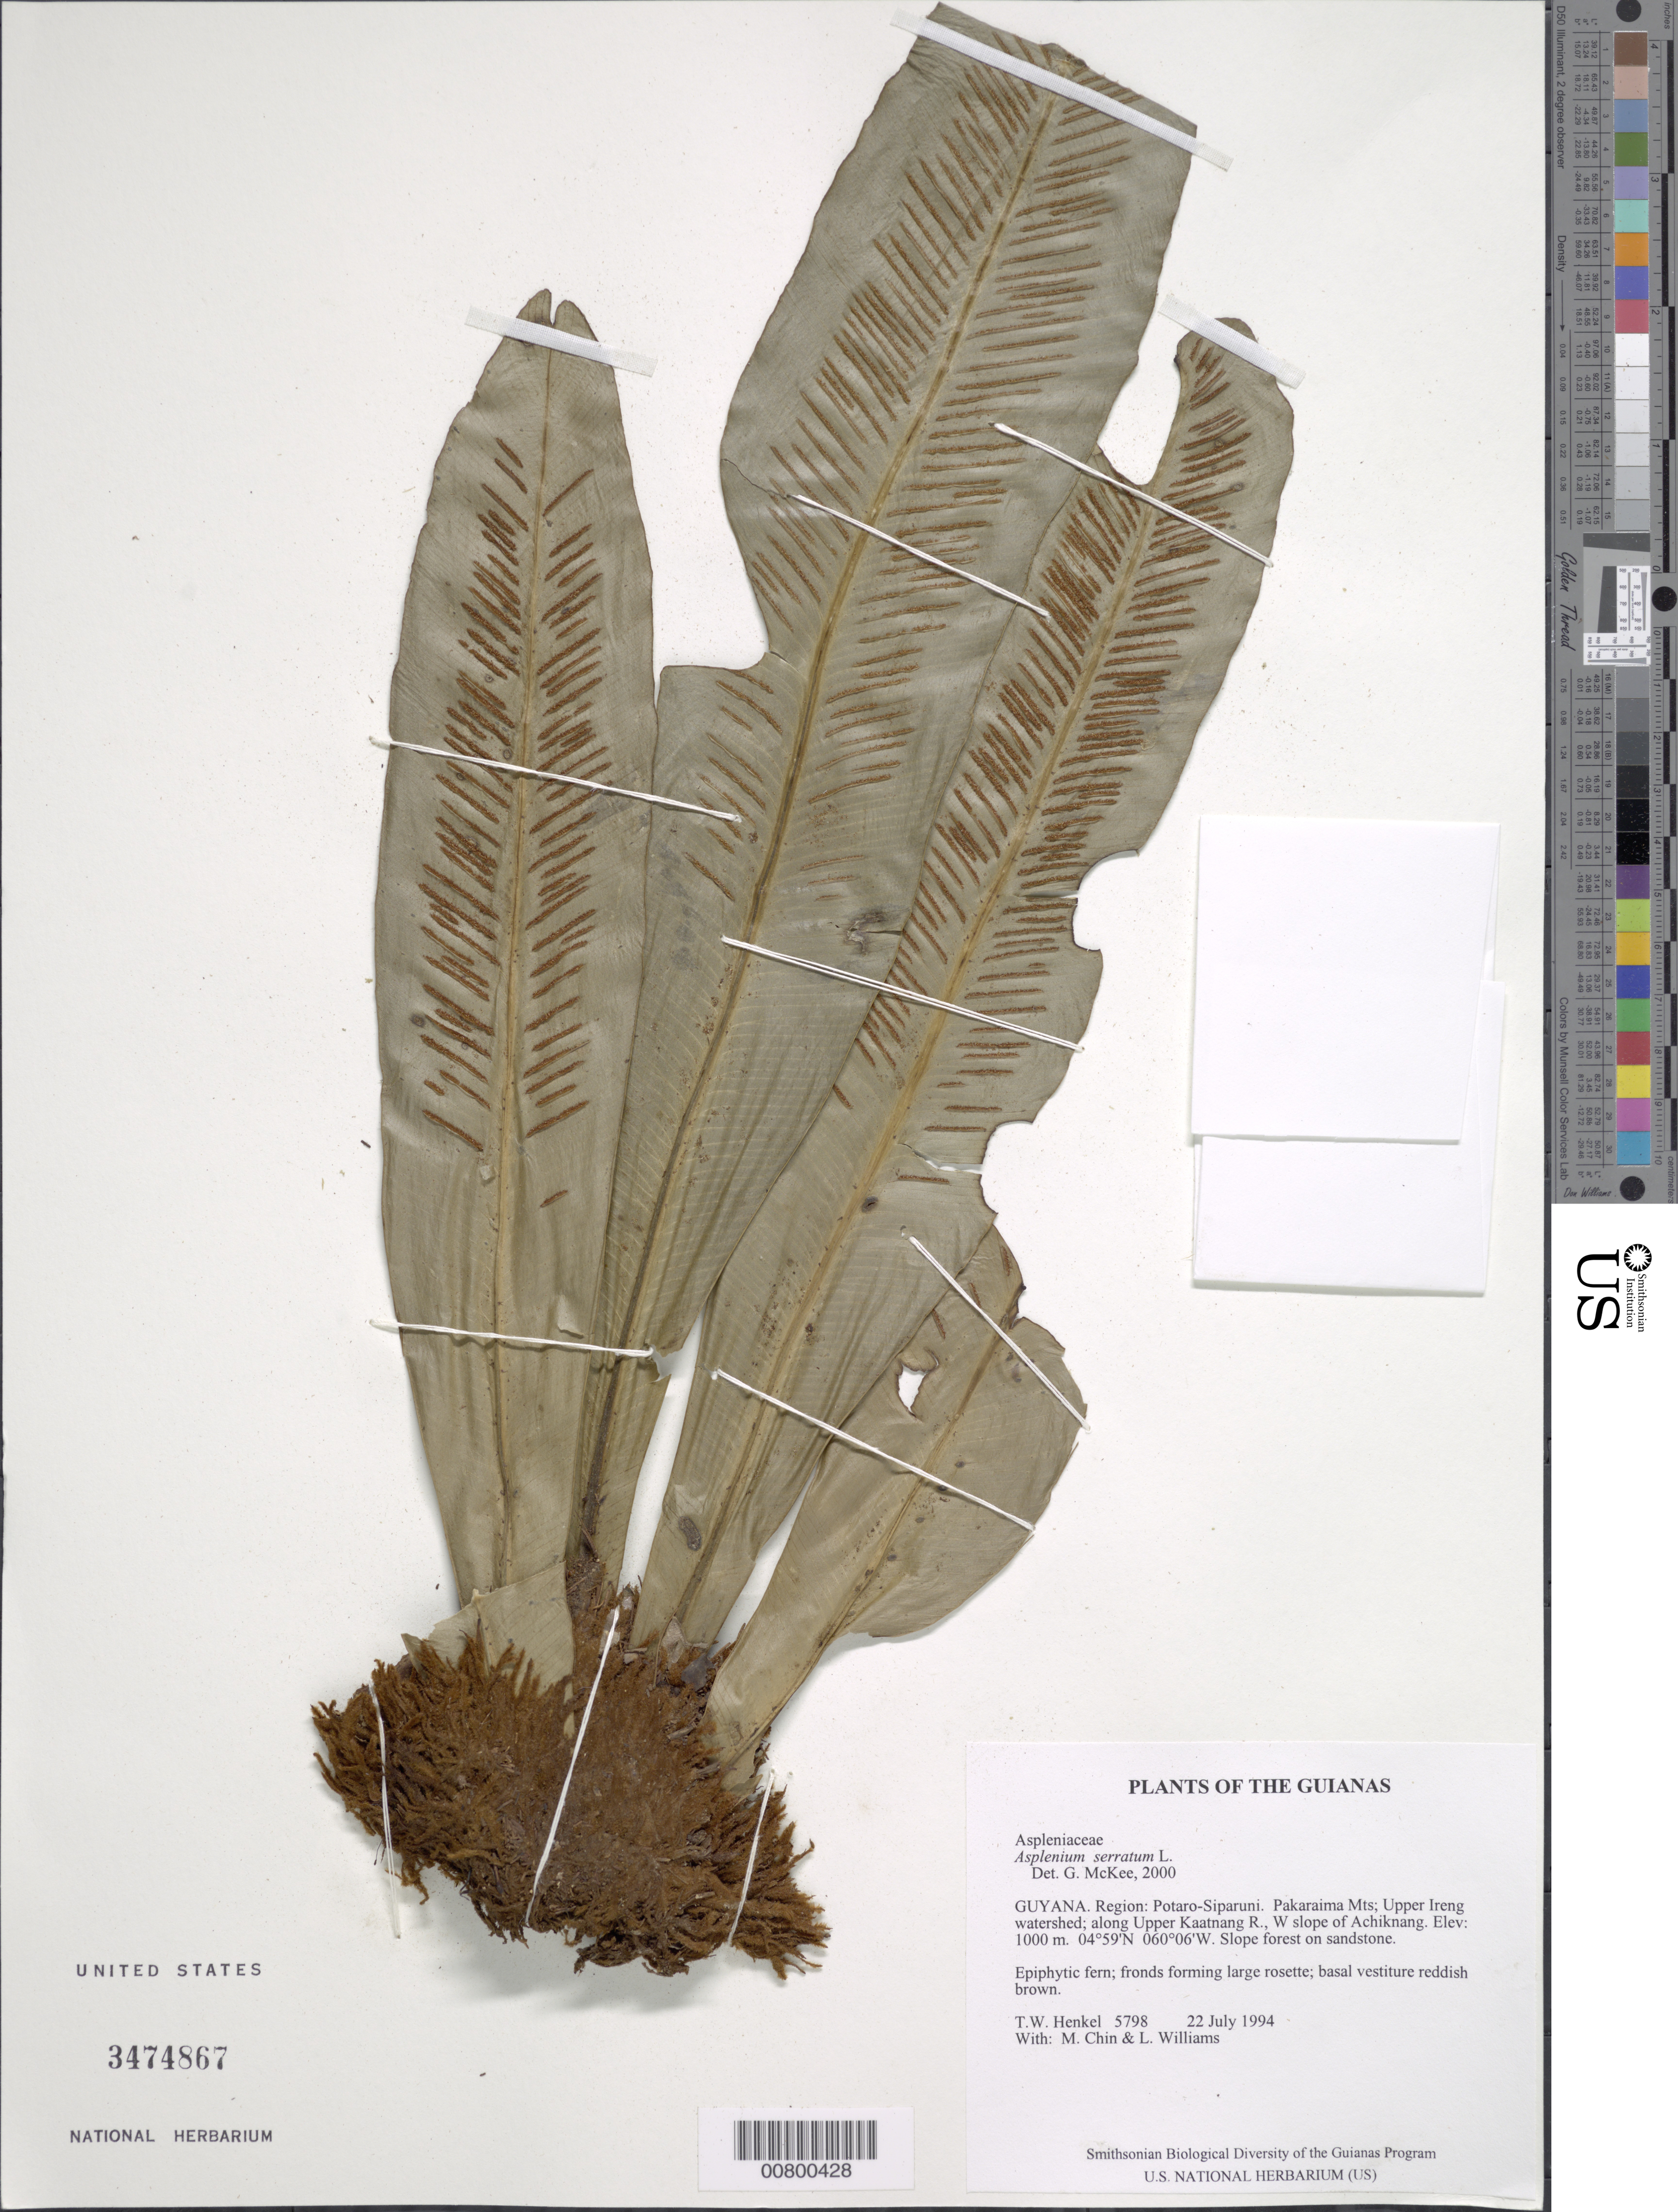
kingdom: Plantae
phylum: Tracheophyta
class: Polypodiopsida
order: Polypodiales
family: Aspleniaceae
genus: Asplenium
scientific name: Asplenium serratum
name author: L.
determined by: McKee, G. S., (US), NMNH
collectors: T. Henkel, M. Chin & L. Williams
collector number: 5798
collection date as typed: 22 July 1994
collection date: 1994-07-22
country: Guyana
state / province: Potaro-Siparuni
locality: Pakaraima Mts; Upper Ireng watershed; along Upper Kaatnang R., W slope of Achiknang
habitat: Slope forest on sandstone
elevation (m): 1000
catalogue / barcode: US 3474867